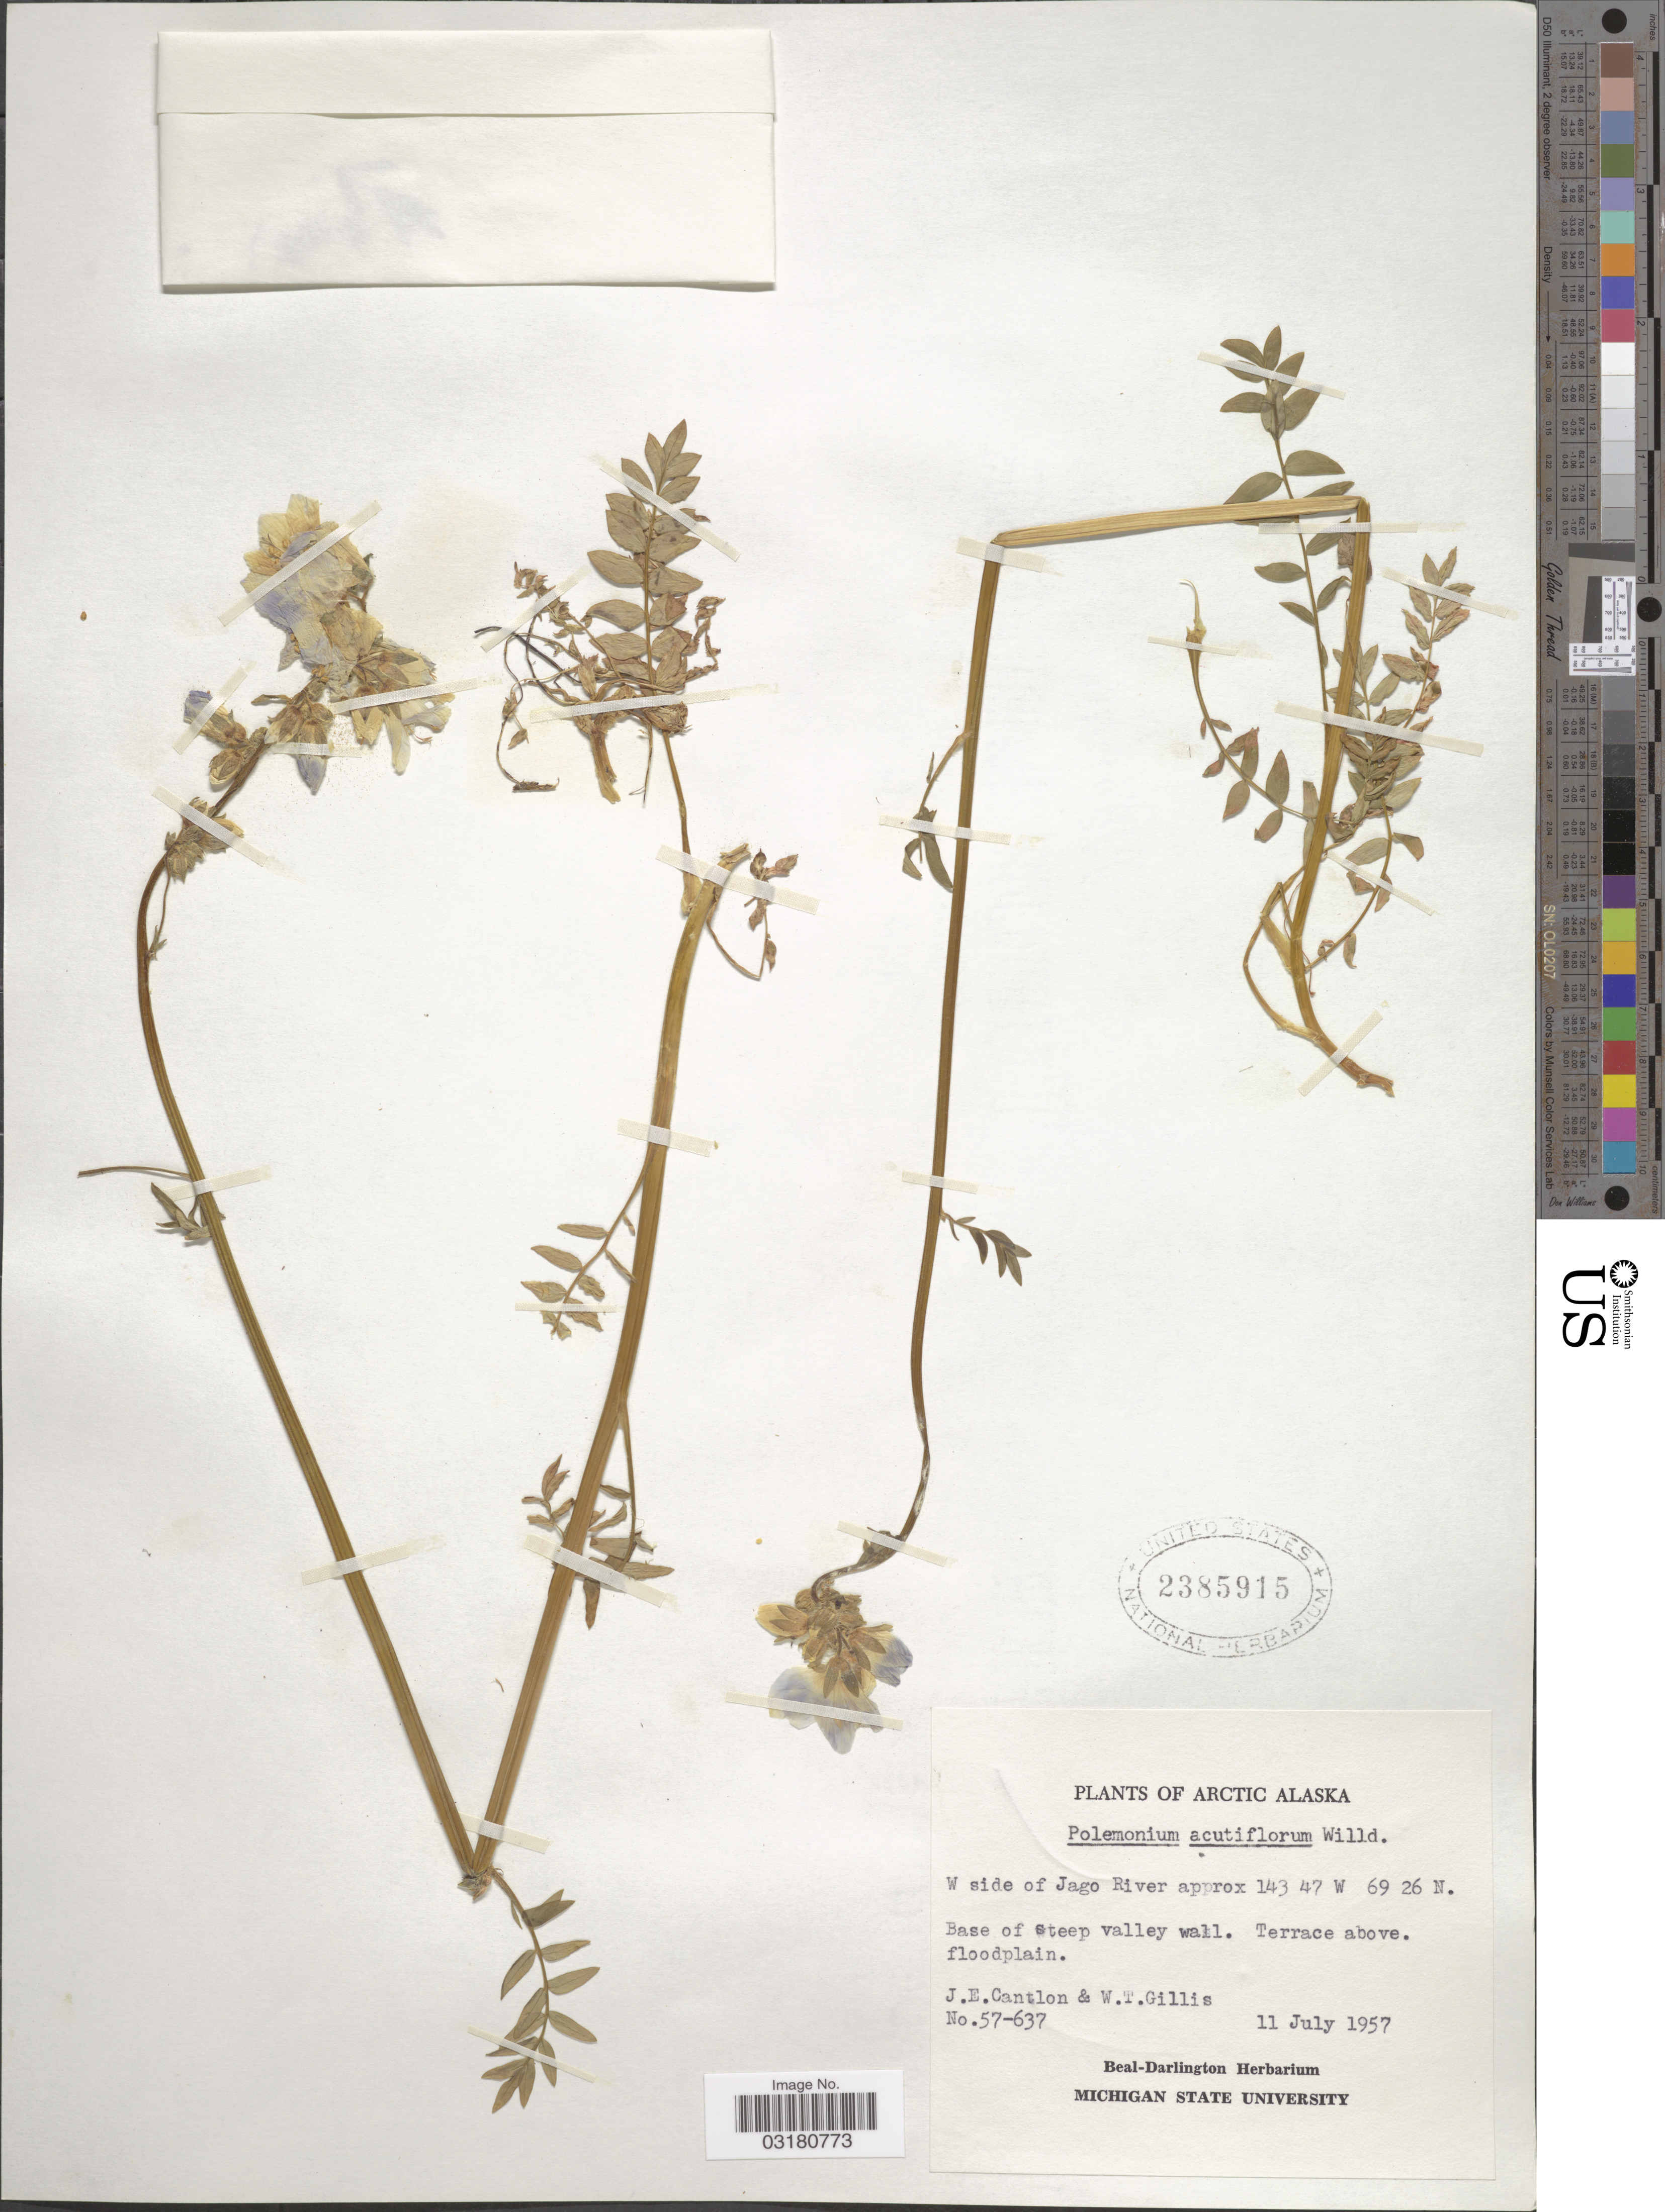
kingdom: Plantae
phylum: Tracheophyta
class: Magnoliopsida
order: Ericales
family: Polemoniaceae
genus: Polemonium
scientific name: Polemonium acutiflorum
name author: Willd. ex Roem. & Schult.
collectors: J. Cantlon & W. T. Gillis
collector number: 57-637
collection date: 1957-07-11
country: United States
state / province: Alaska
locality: Arctic Alaska. W side of Jago River.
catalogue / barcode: US 2385915